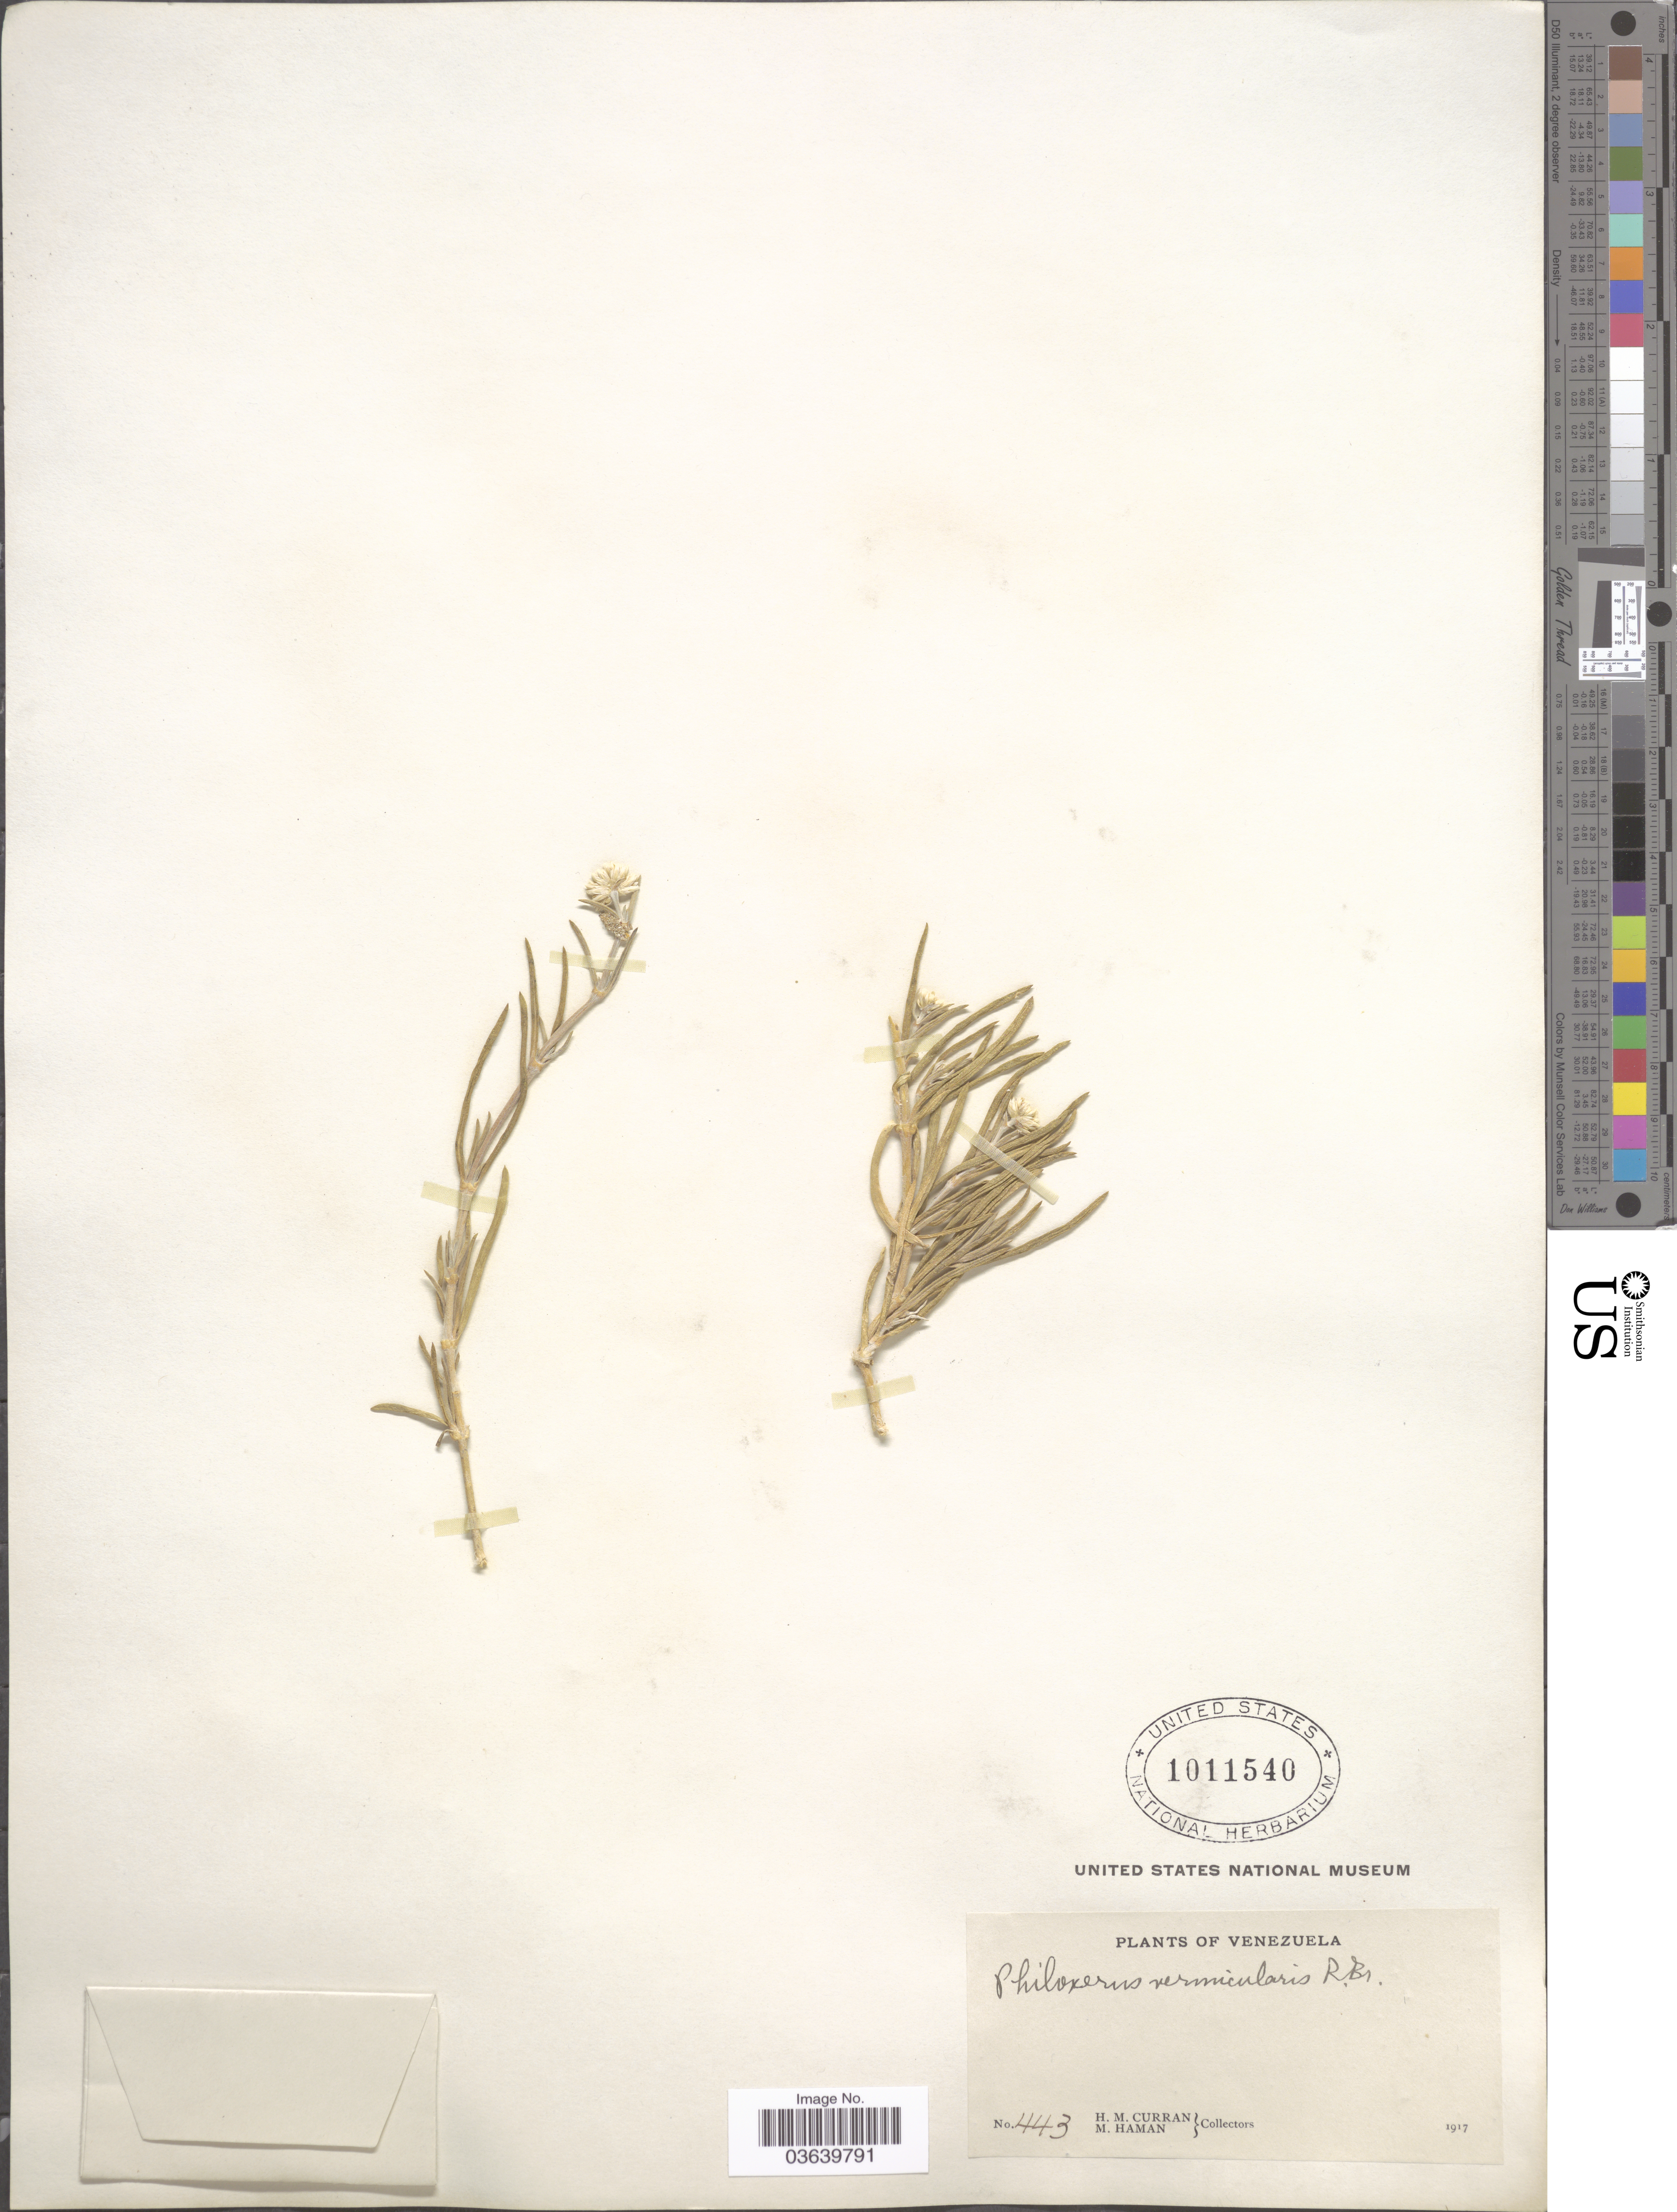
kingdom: Plantae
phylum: Tracheophyta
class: Magnoliopsida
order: Caryophyllales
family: Amaranthaceae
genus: Gomphrena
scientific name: Gomphrena vermicularis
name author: L.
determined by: Strong, Mark T., (BOT), Smithsonian Institution - National Museum of Natural History (UNITED STATES)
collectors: H. M. Curran & M. Haman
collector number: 443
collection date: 1917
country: Venezuela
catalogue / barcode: US 1011540